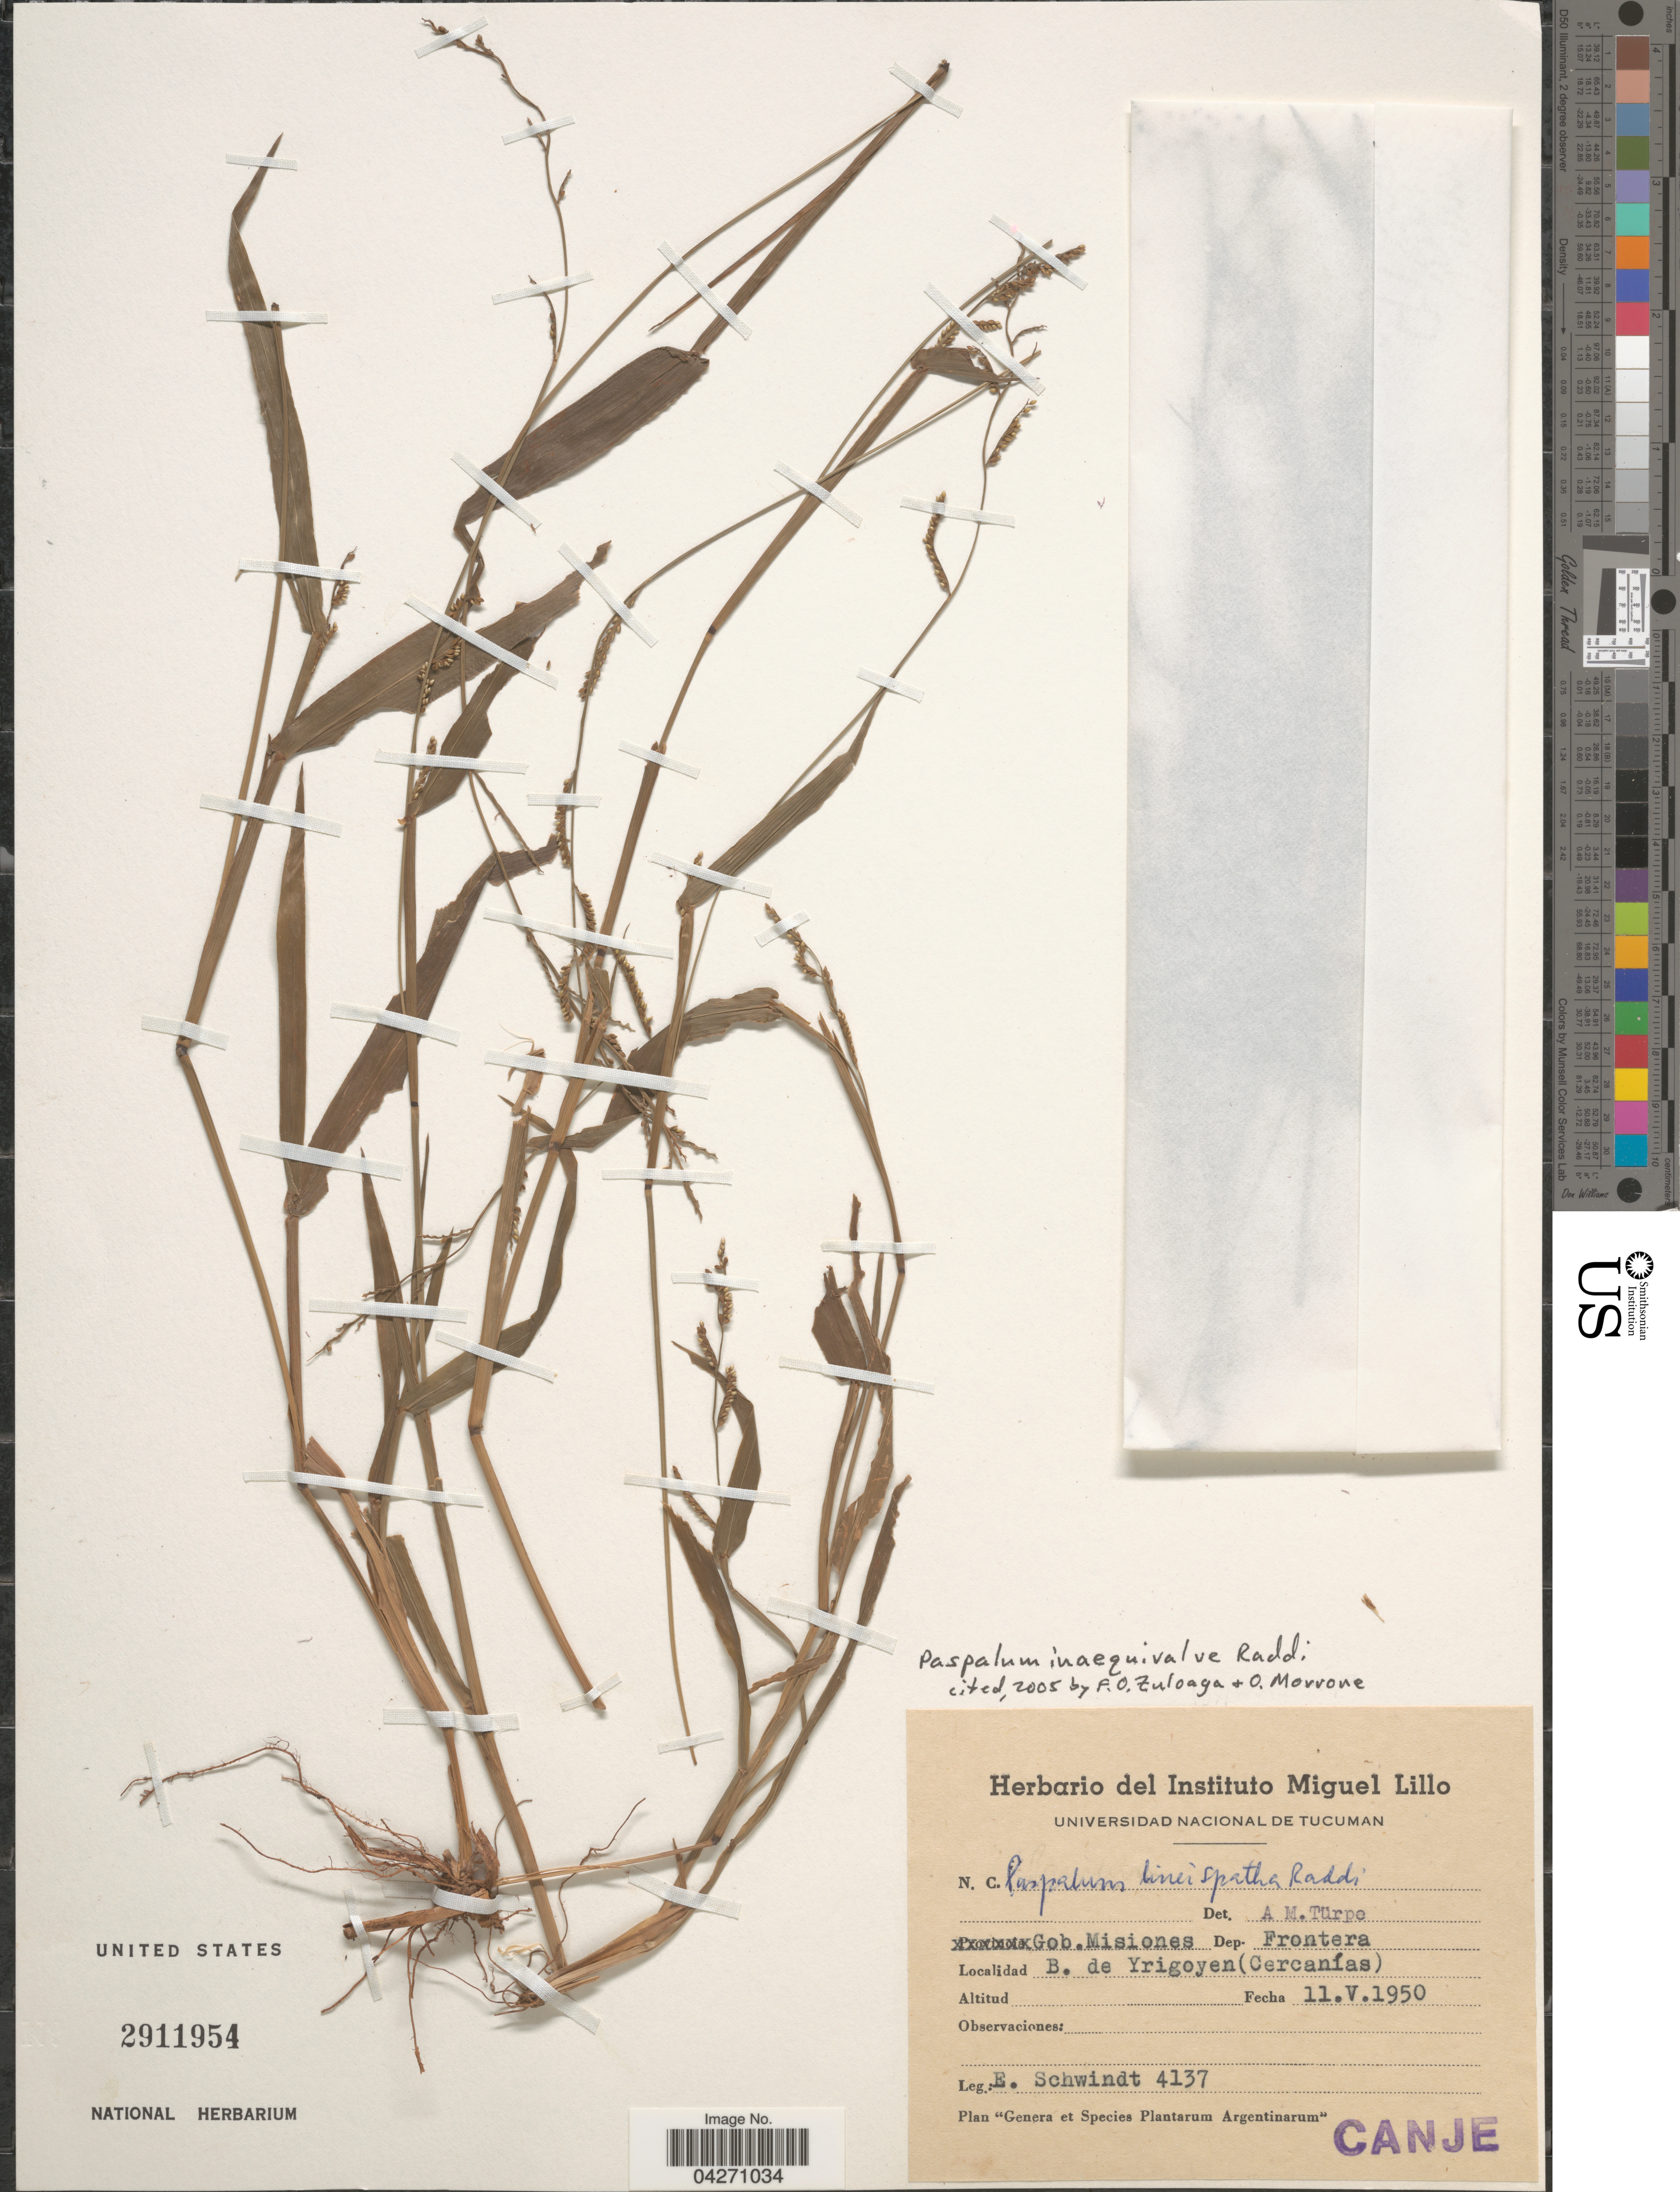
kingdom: Plantae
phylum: Tracheophyta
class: Liliopsida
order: Poales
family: Poaceae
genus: Paspalum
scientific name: Paspalum inaequivalve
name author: Raddi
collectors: E. Schwindt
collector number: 4137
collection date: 1950-05-11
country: Argentina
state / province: Misiones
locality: Gob. Misiones. Dep. Frontera. B. de Yrigoyen (Cercanías).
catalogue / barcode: US 2911954